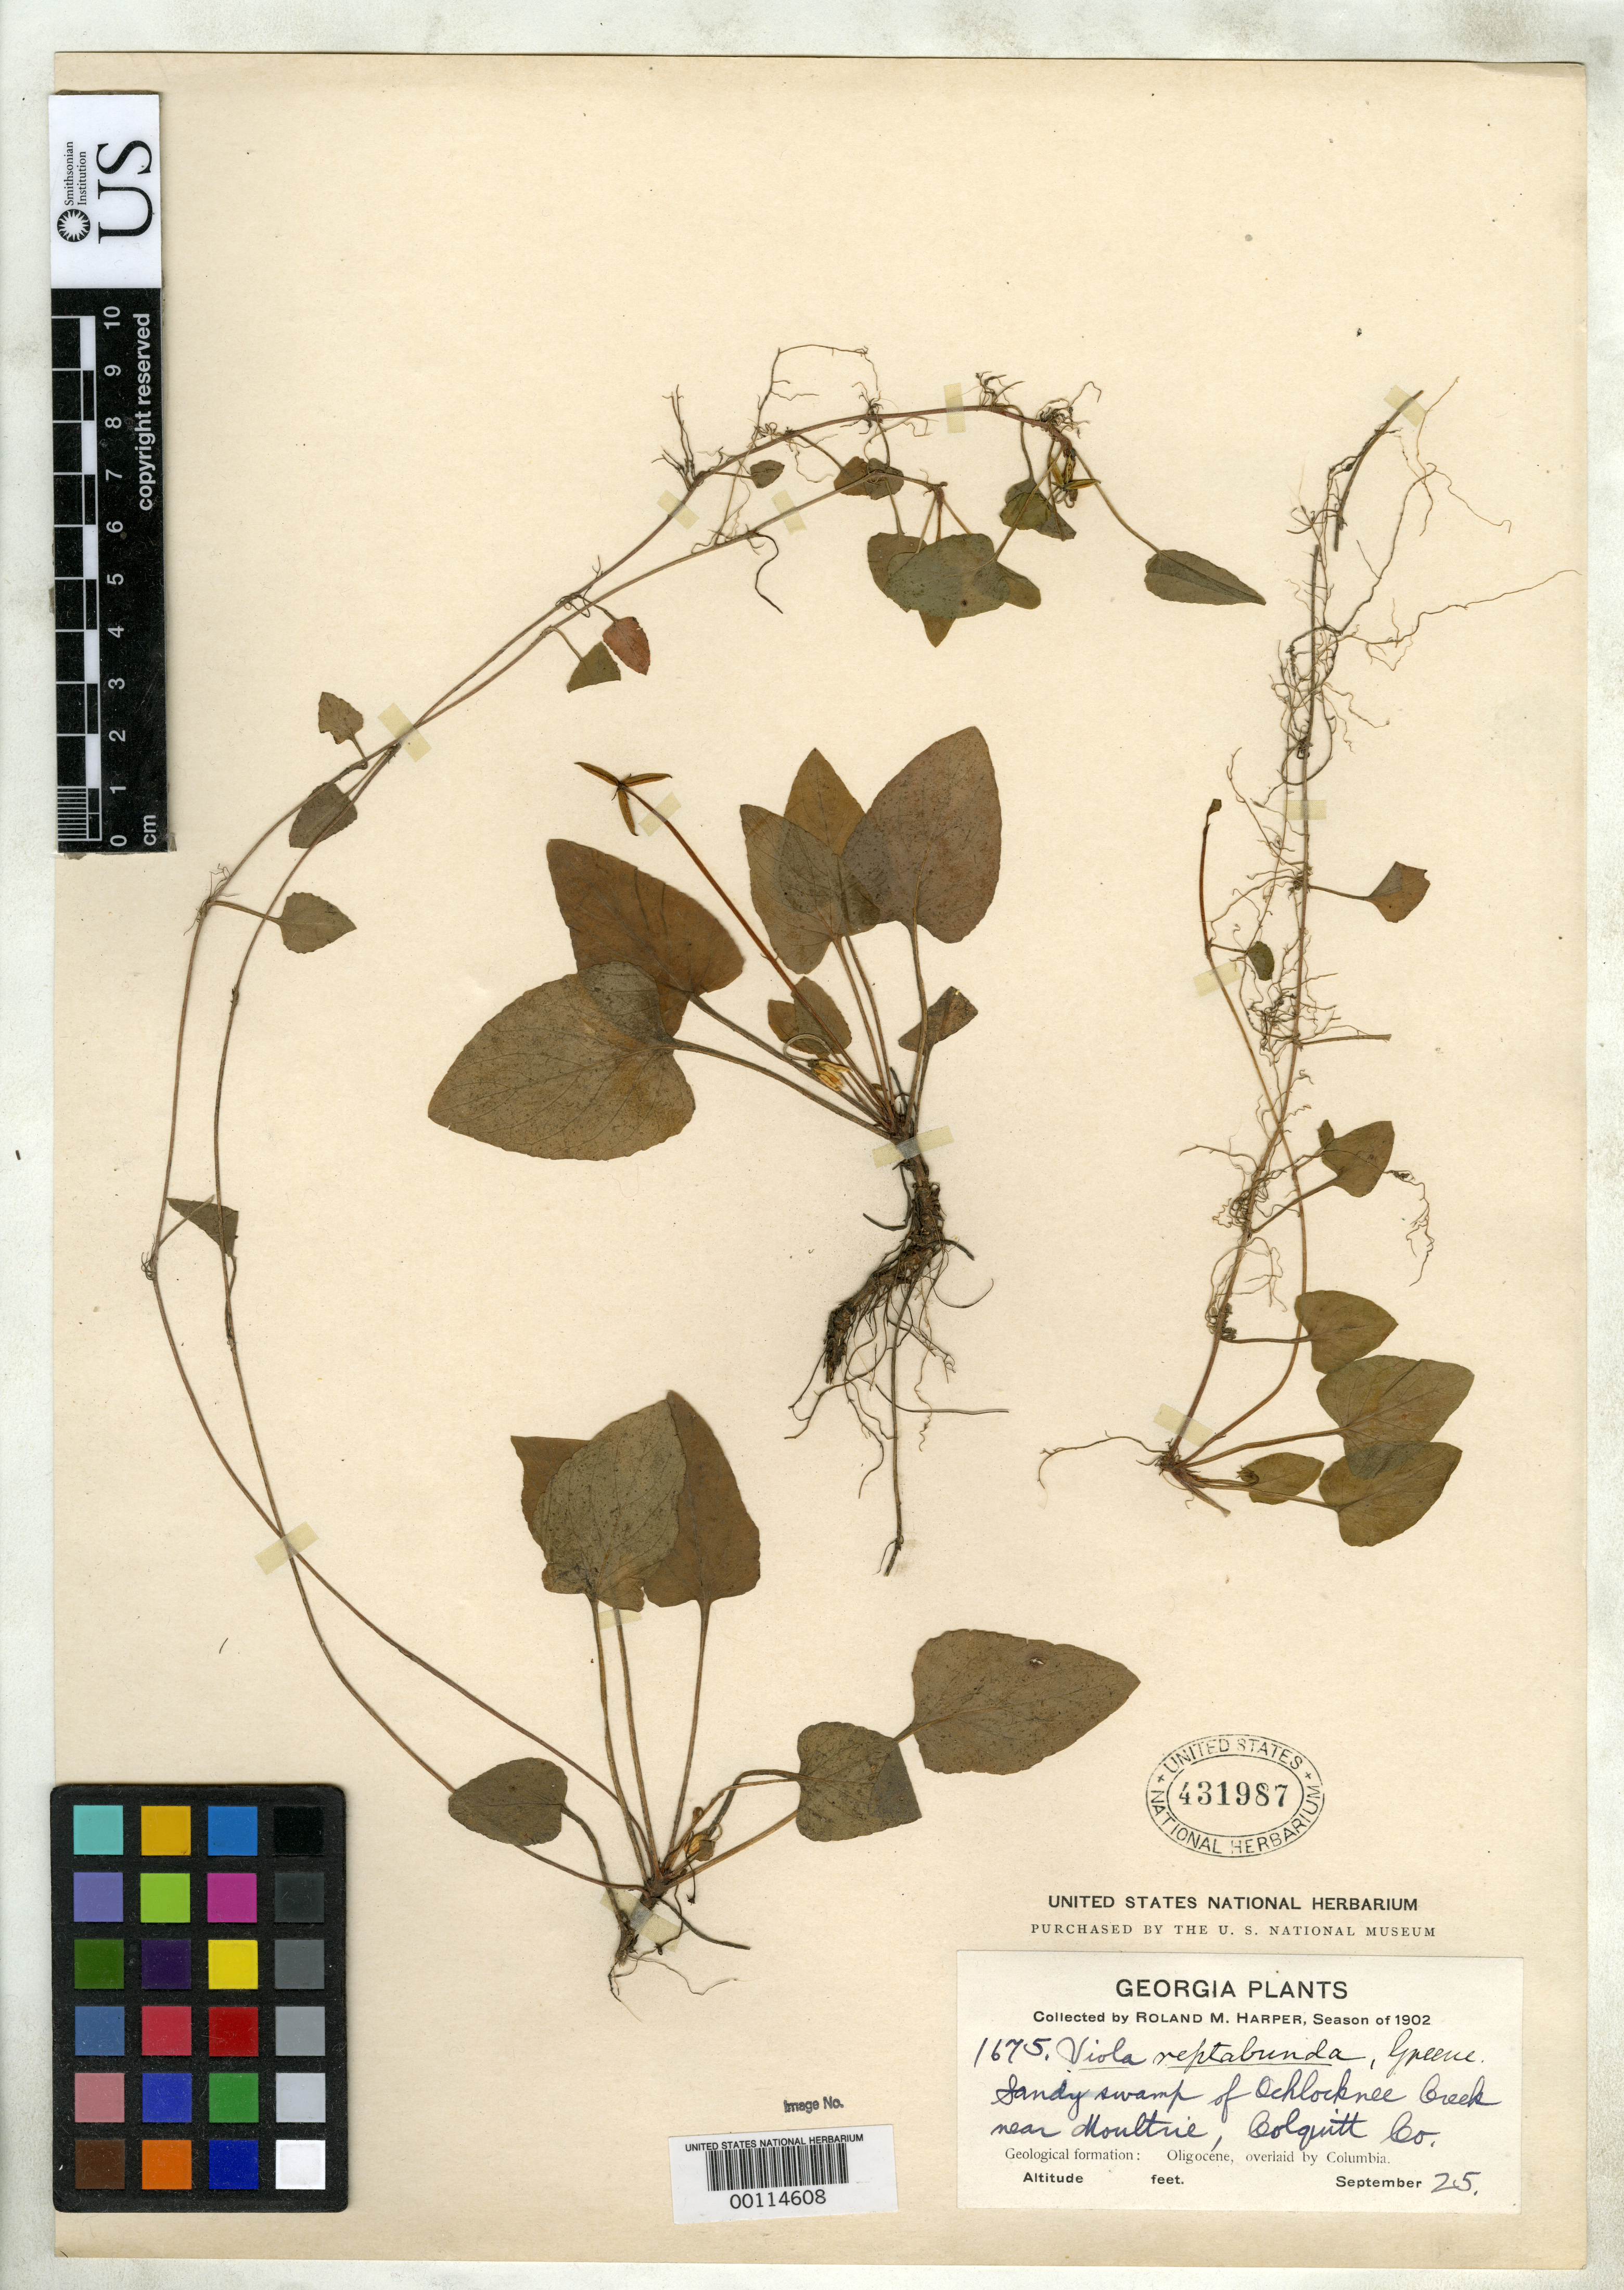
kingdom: Plantae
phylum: Tracheophyta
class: Magnoliopsida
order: Malpighiales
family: Violaceae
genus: Viola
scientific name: Viola reptabunda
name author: Greene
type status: Holotype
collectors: R. M. Harper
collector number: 1675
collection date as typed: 25 Sep 1902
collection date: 1902-09-25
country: United States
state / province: Georgia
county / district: Colquitt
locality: Moultrie.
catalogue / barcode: US 431987